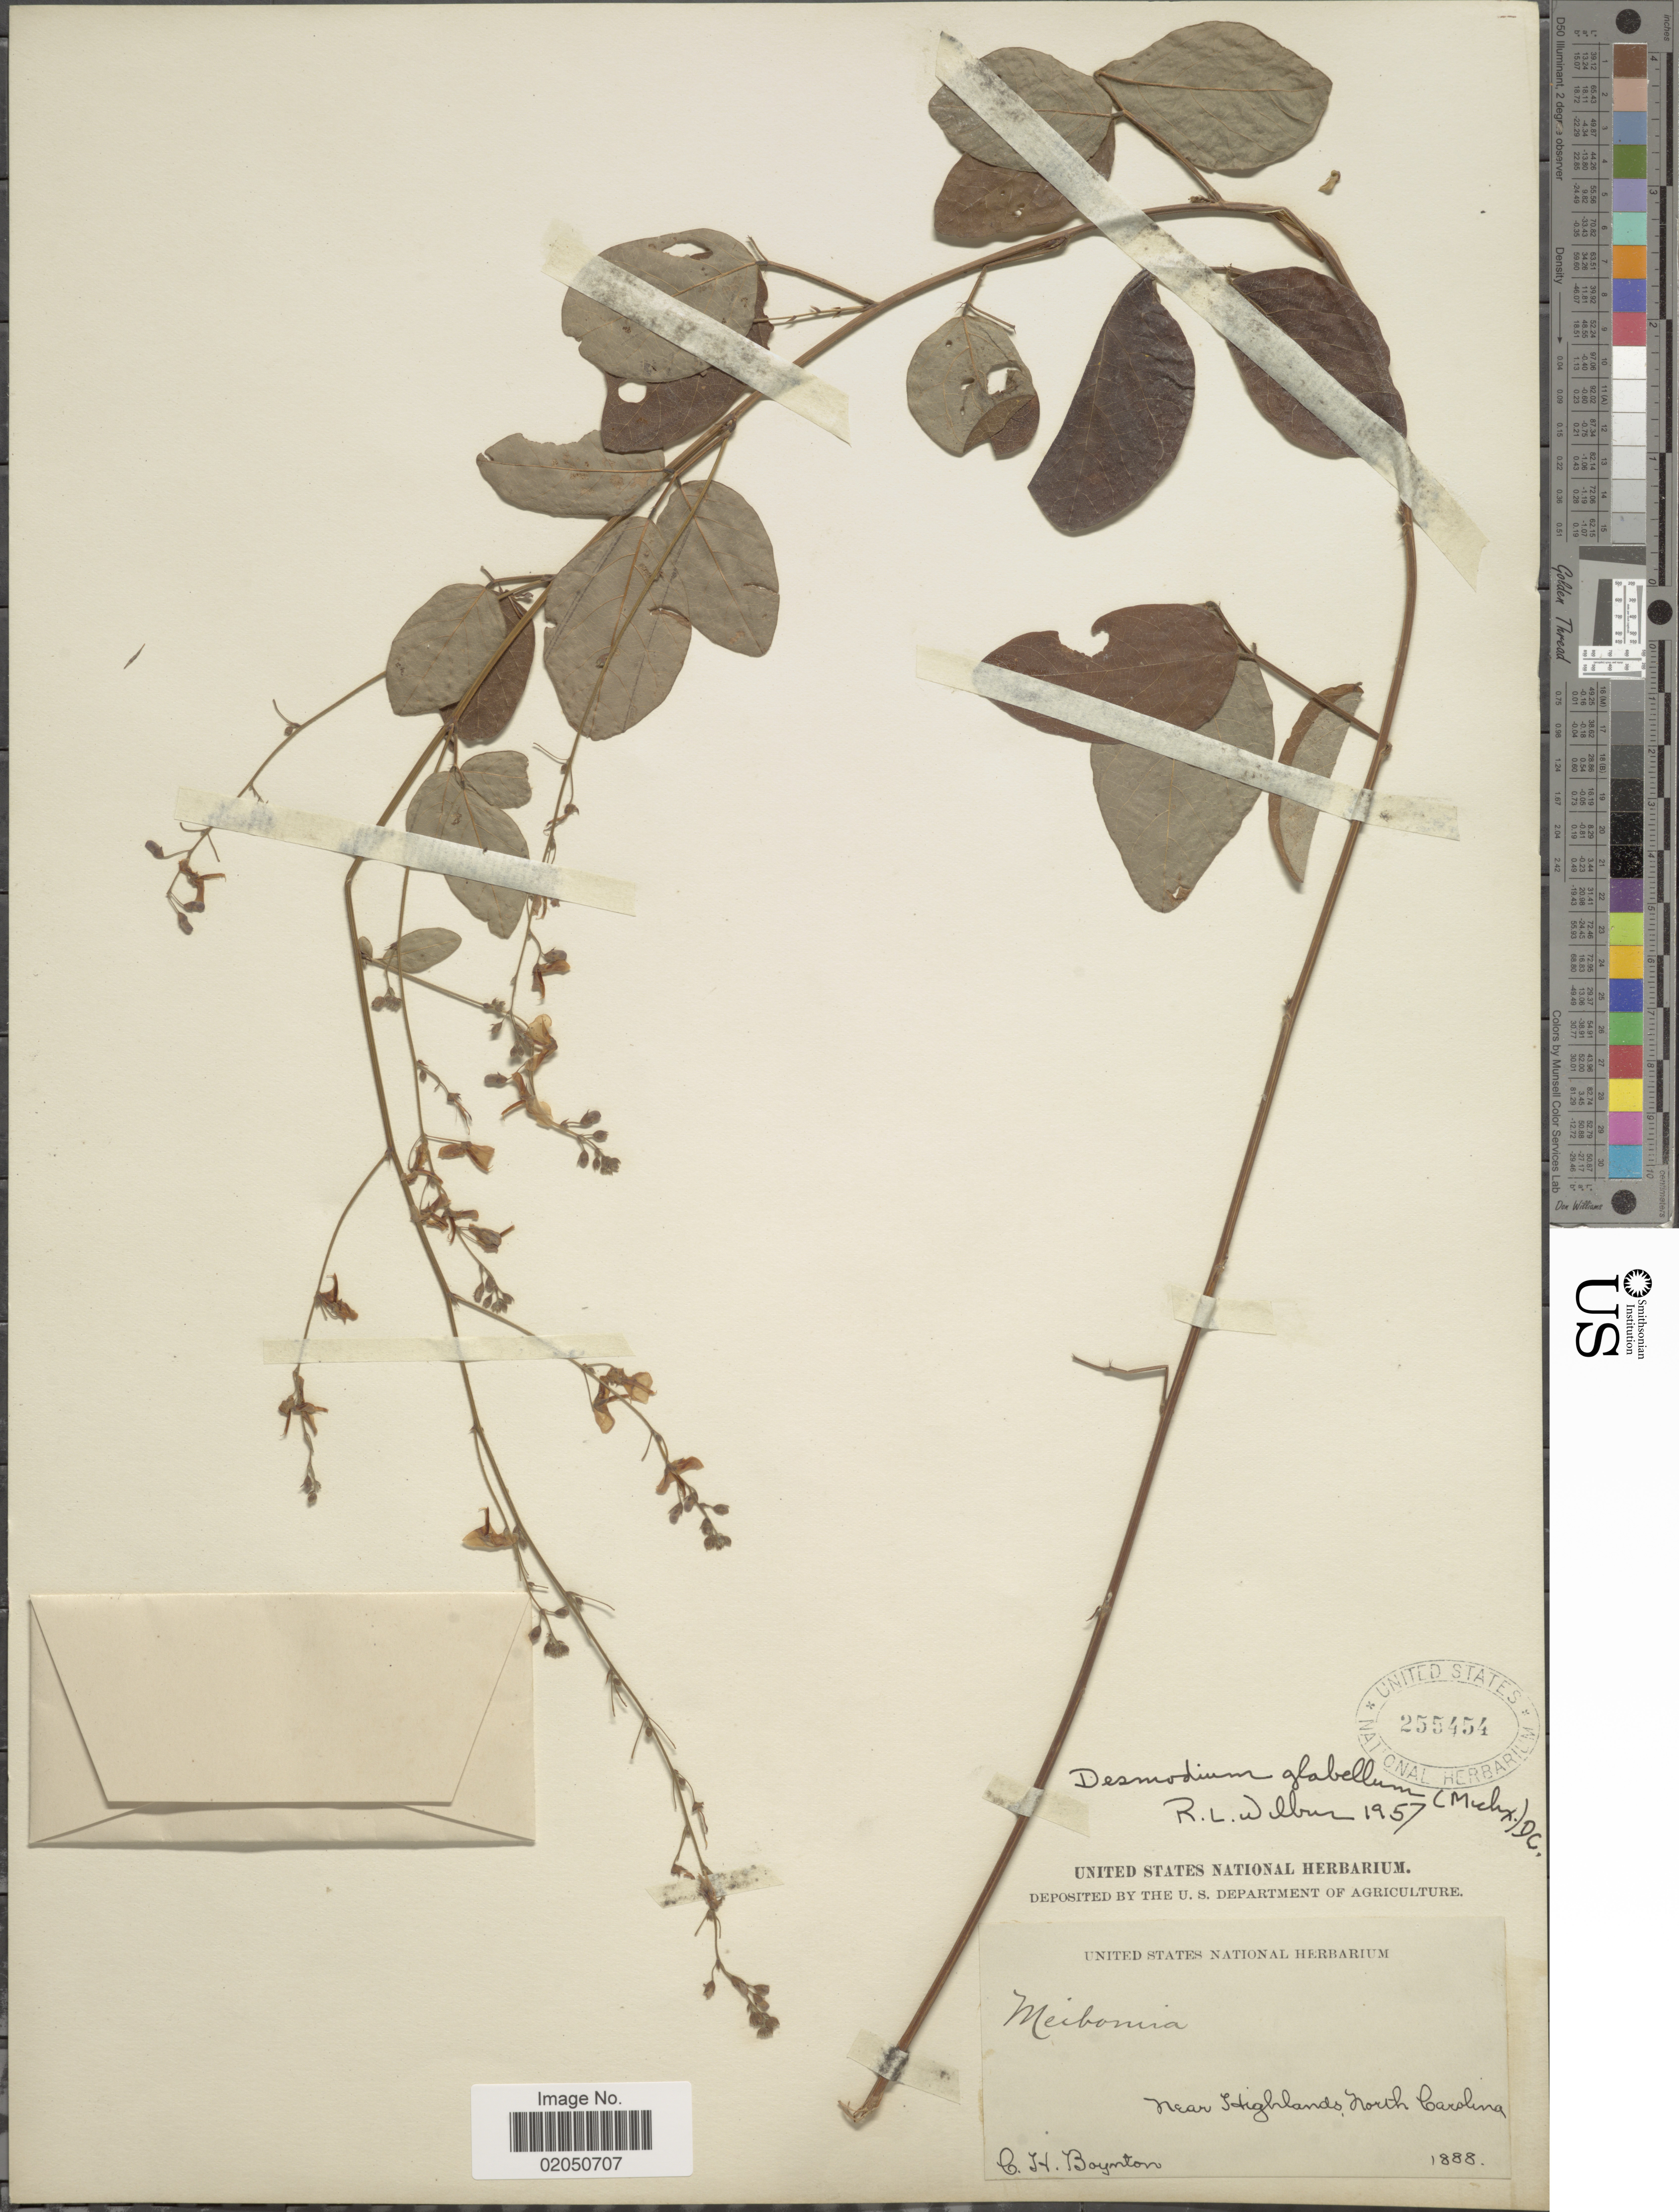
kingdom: Plantae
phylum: Tracheophyta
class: Magnoliopsida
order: Fabales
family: Fabaceae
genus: Desmodium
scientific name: Desmodium glabellum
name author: (Michx.) DC.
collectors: C. Boynton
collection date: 1888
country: United States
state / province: North Carolina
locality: Near Highlands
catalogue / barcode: US 255454